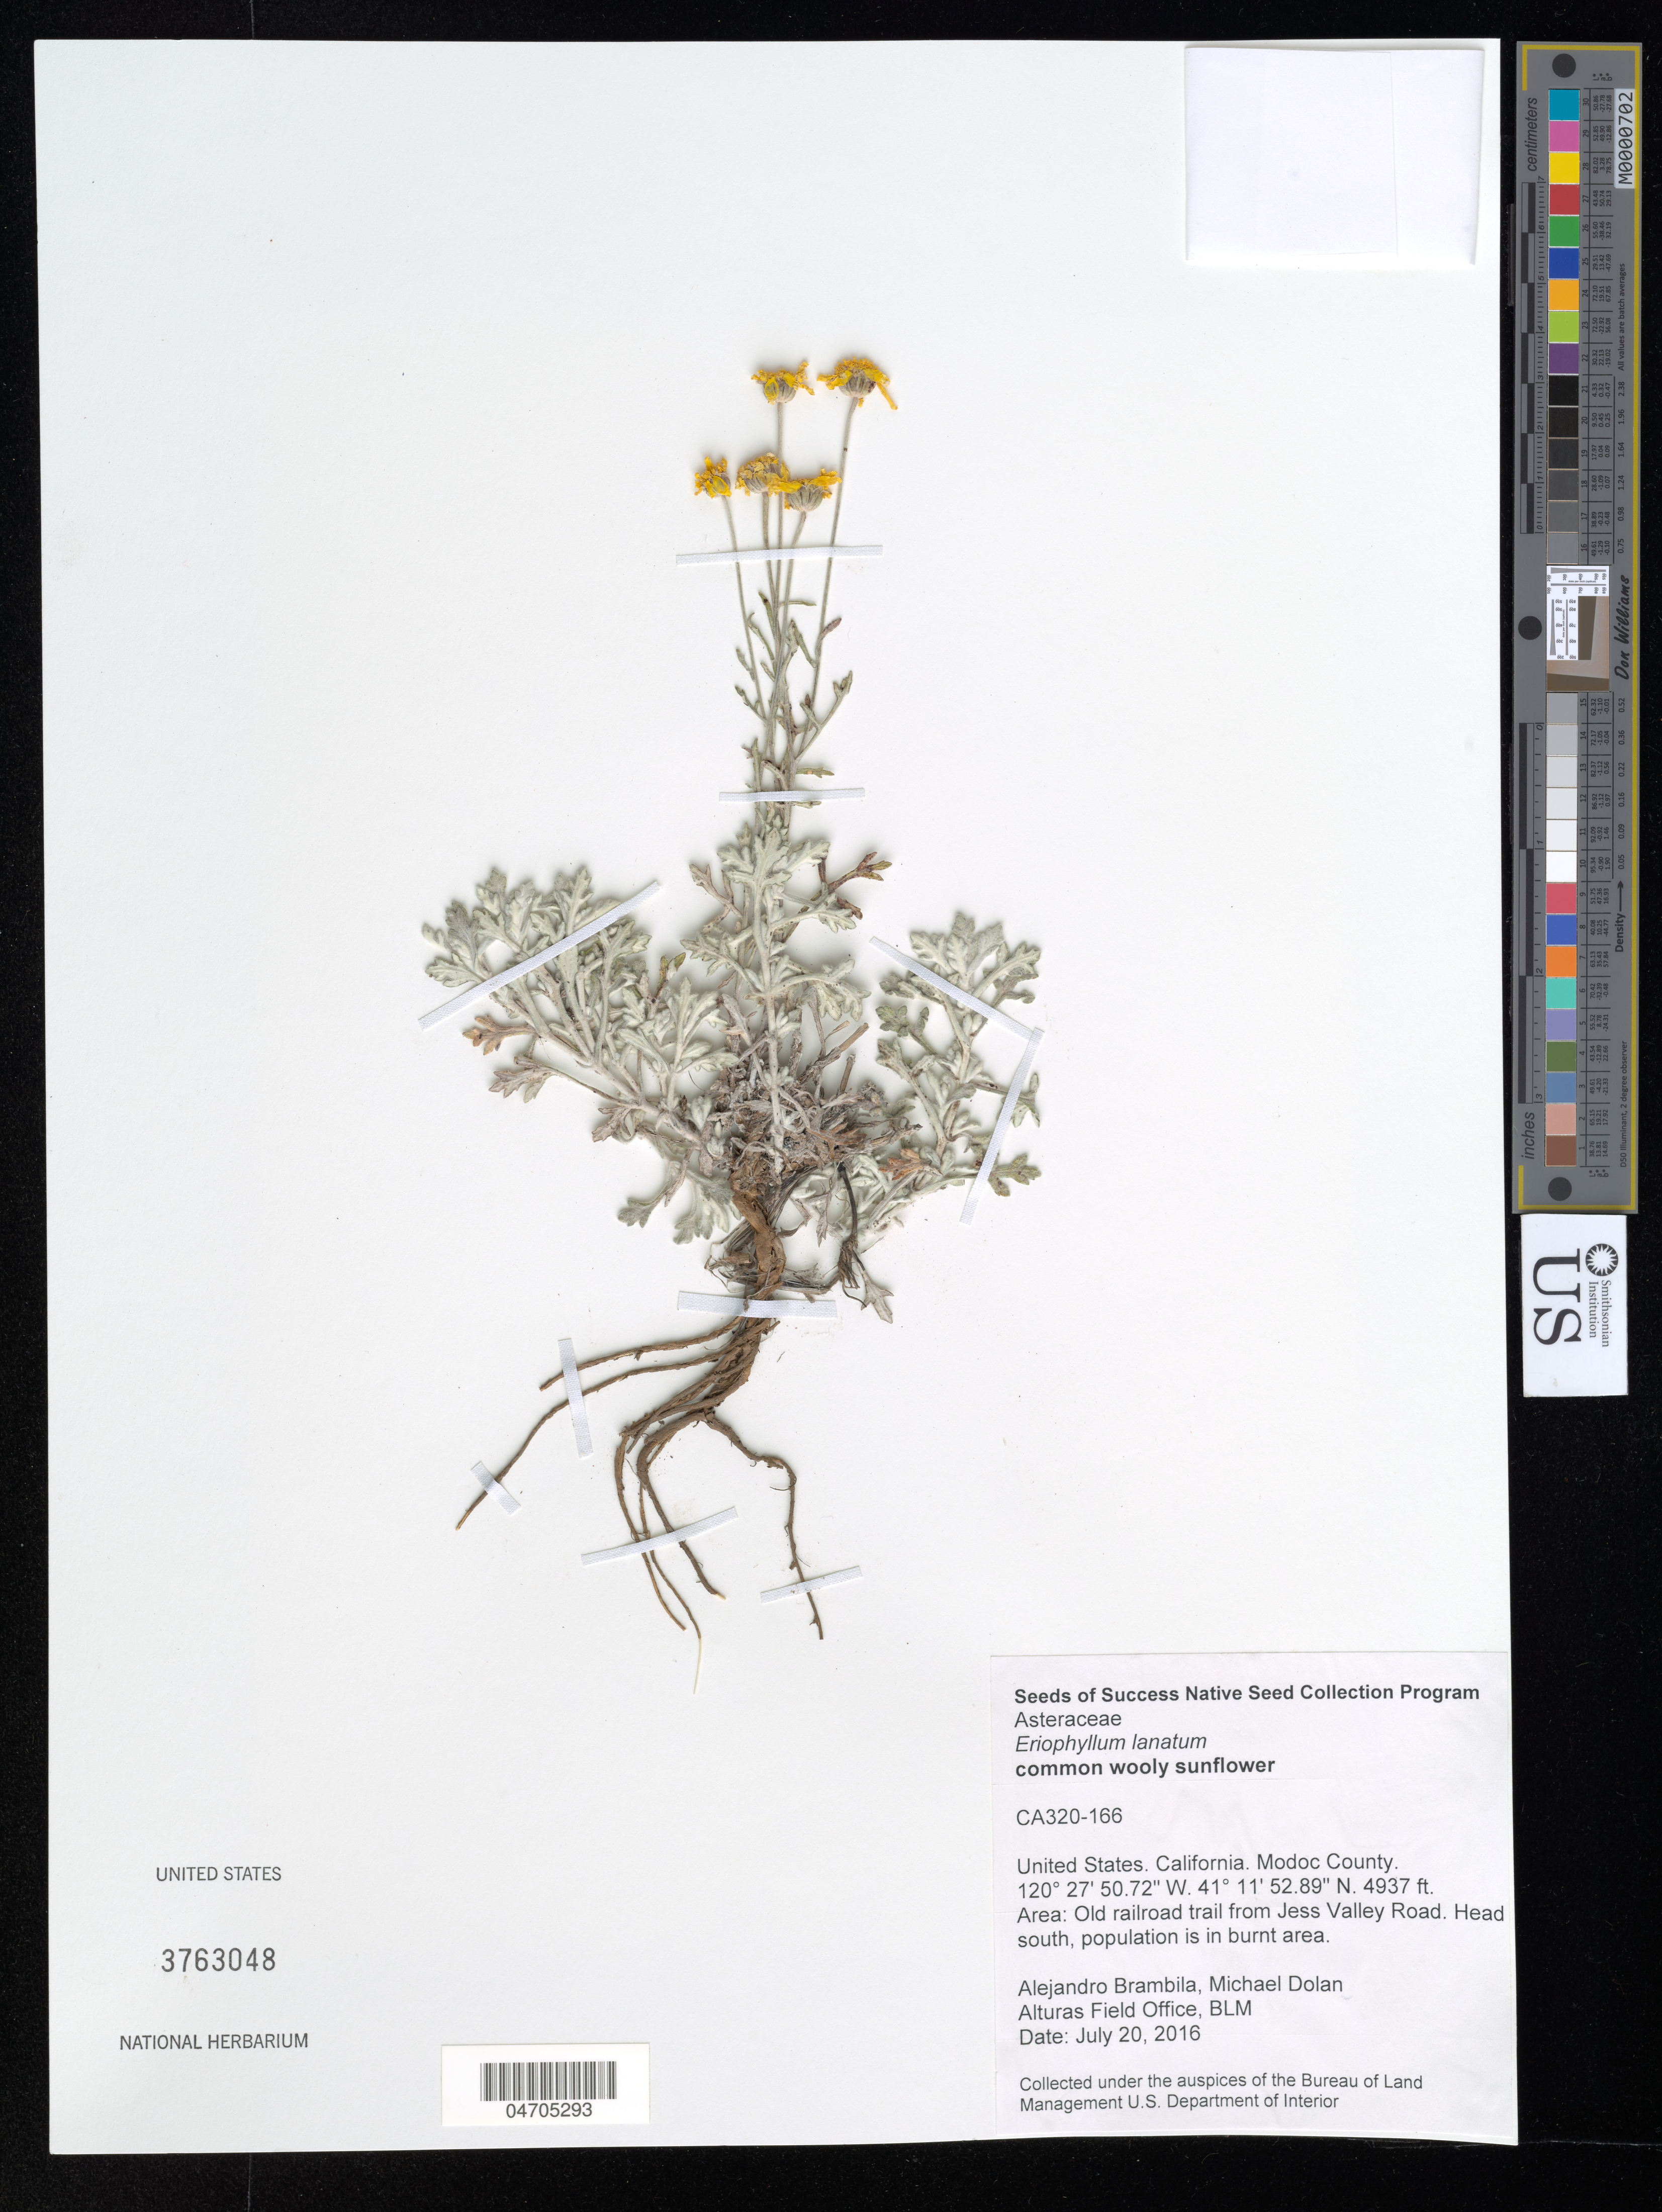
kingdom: Plantae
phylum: Tracheophyta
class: Magnoliopsida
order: Asterales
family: Asteraceae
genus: Eriophyllum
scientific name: Eriophyllum lanatum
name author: (Pursh) J. Forbes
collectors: A. Brambila & M. Dolan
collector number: CA320-166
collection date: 2016-07-20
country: United States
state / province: California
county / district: Modoc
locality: Modoc County. Area: Old railroad trail from Jess Valley Road. Head south, population is in burnt area.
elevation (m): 1505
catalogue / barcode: US 3763048